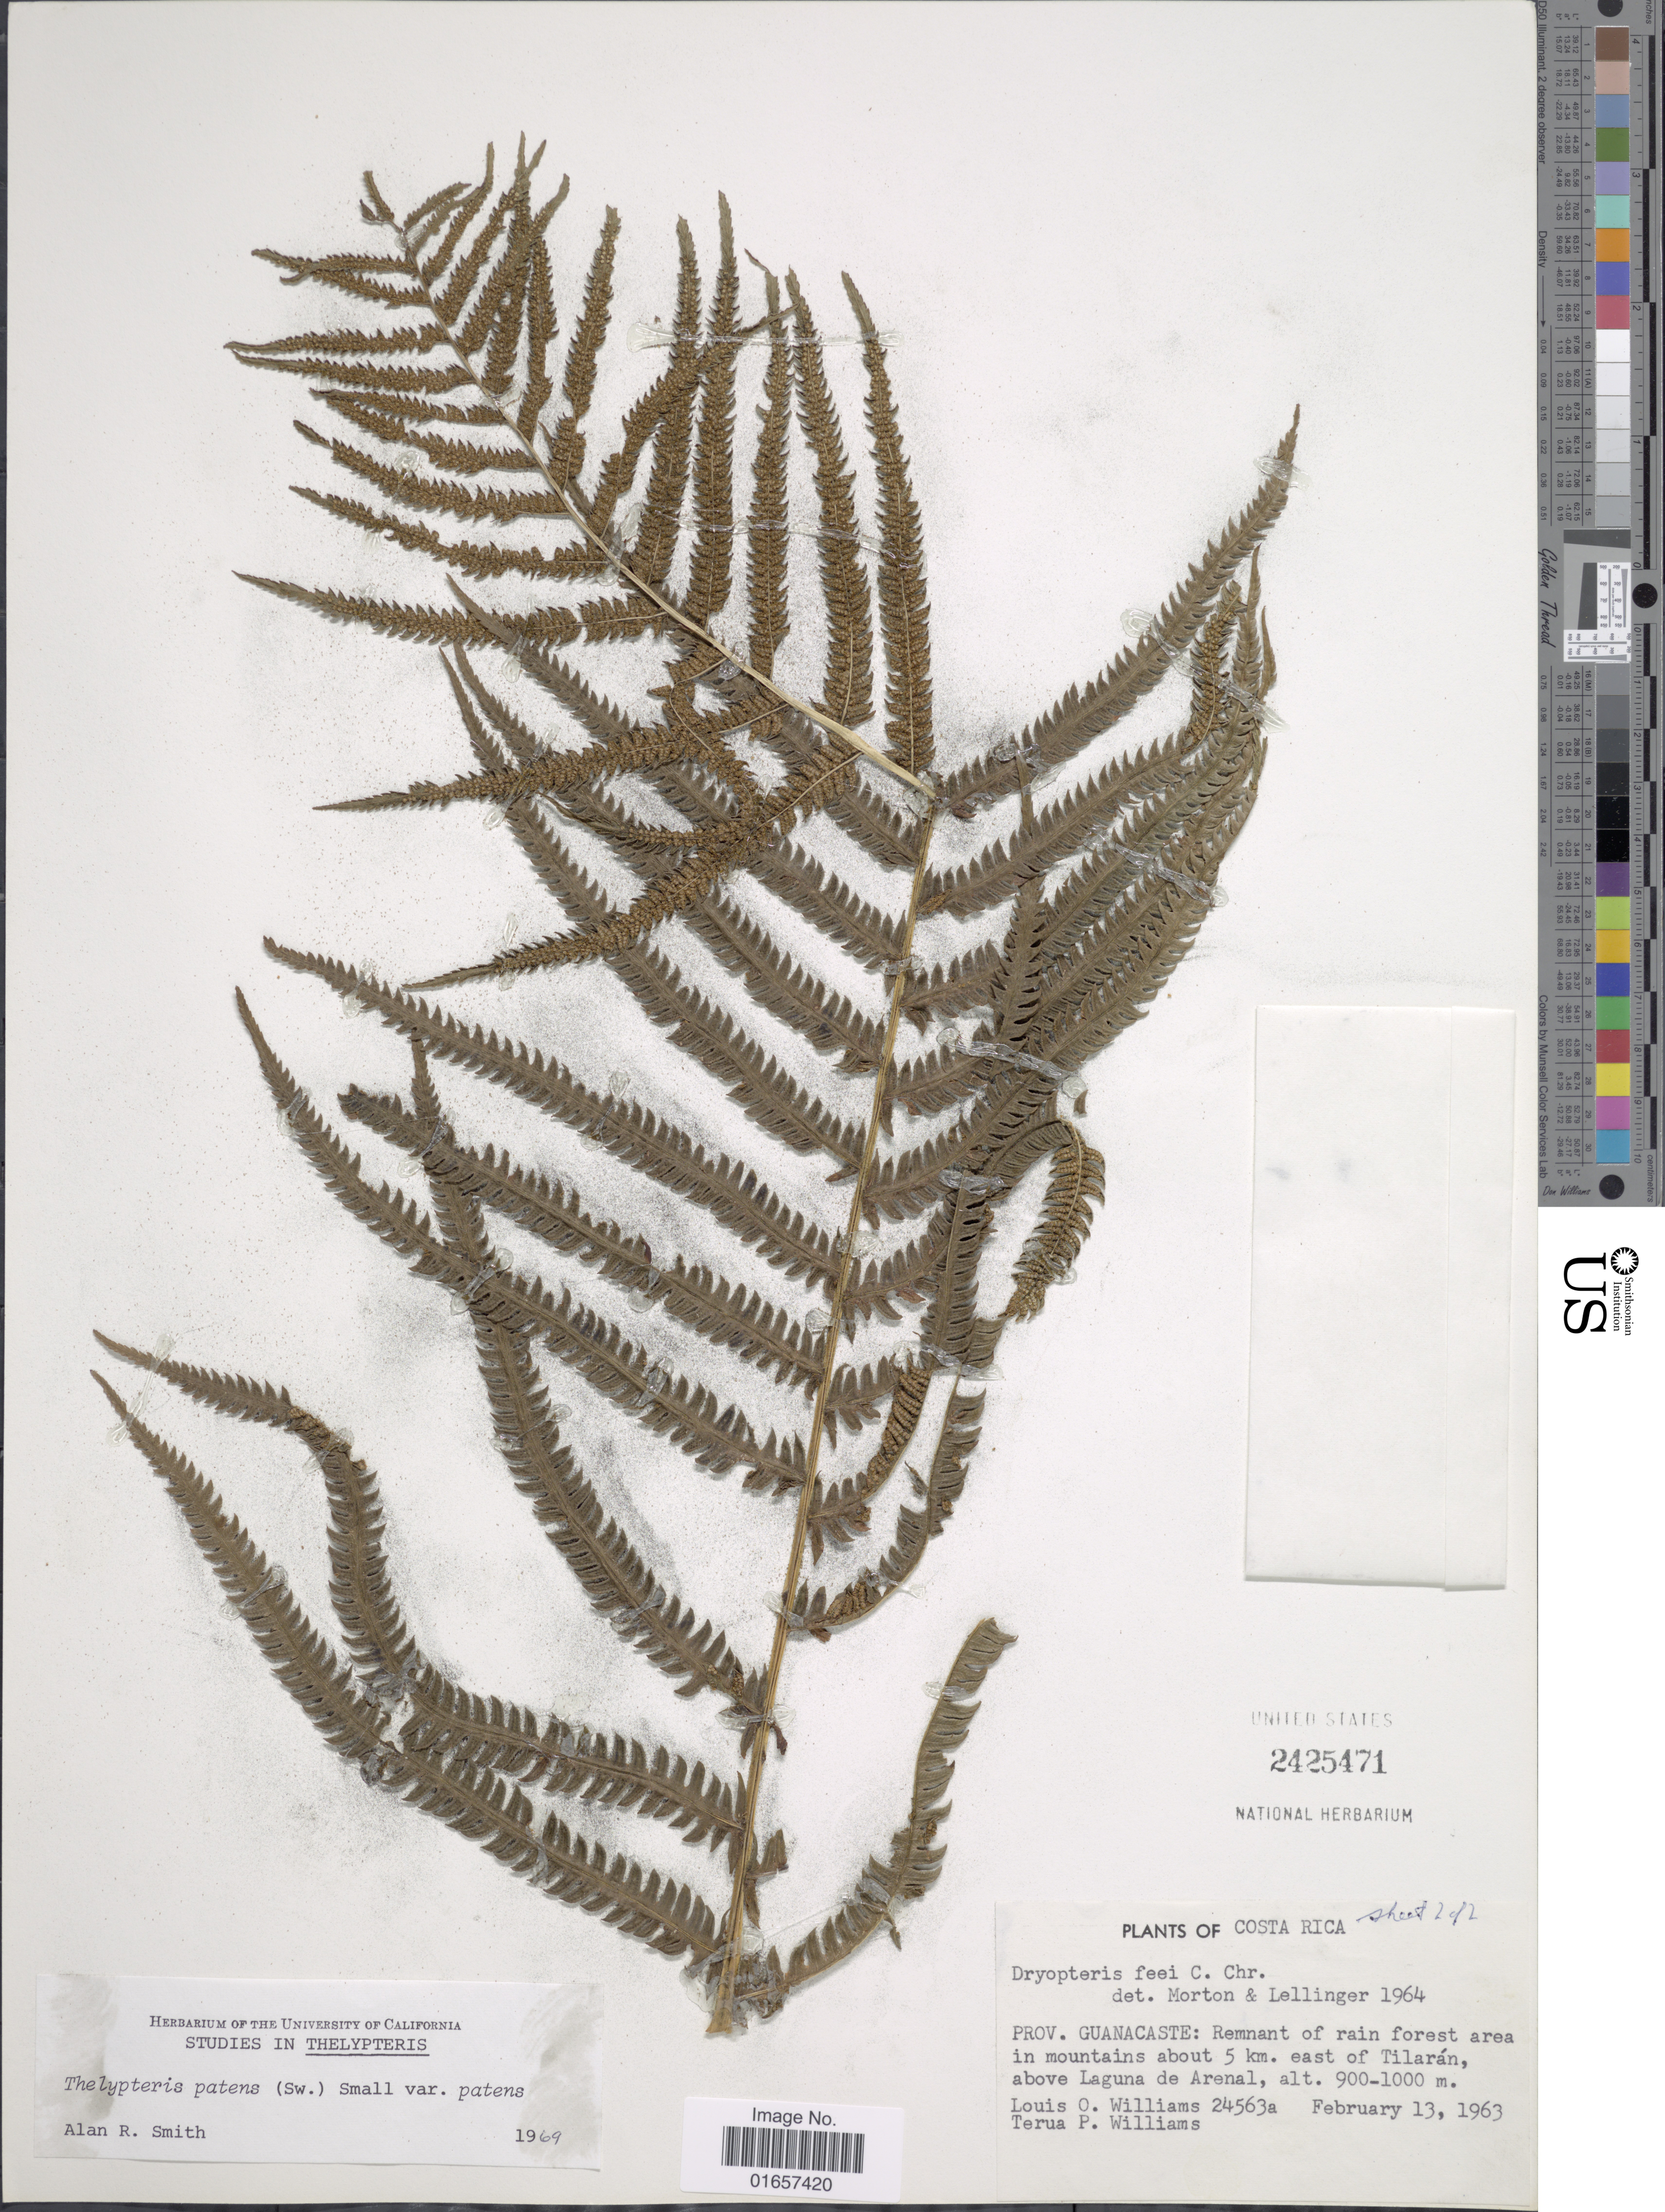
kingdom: Plantae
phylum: Tracheophyta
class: Polypodiopsida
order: Polypodiales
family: Thelypteridaceae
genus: Christella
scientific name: Christella patens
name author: (Sw.) Holttum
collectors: L. O. Williams & T. P. Williams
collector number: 24563a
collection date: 1963-02-13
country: Costa Rica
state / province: Guanacaste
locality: Costa Rica, Remant of rain forest area in mountains about 5 km. east of Tilarán, above Laguna de Arenal.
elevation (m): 900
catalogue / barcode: US 2425471